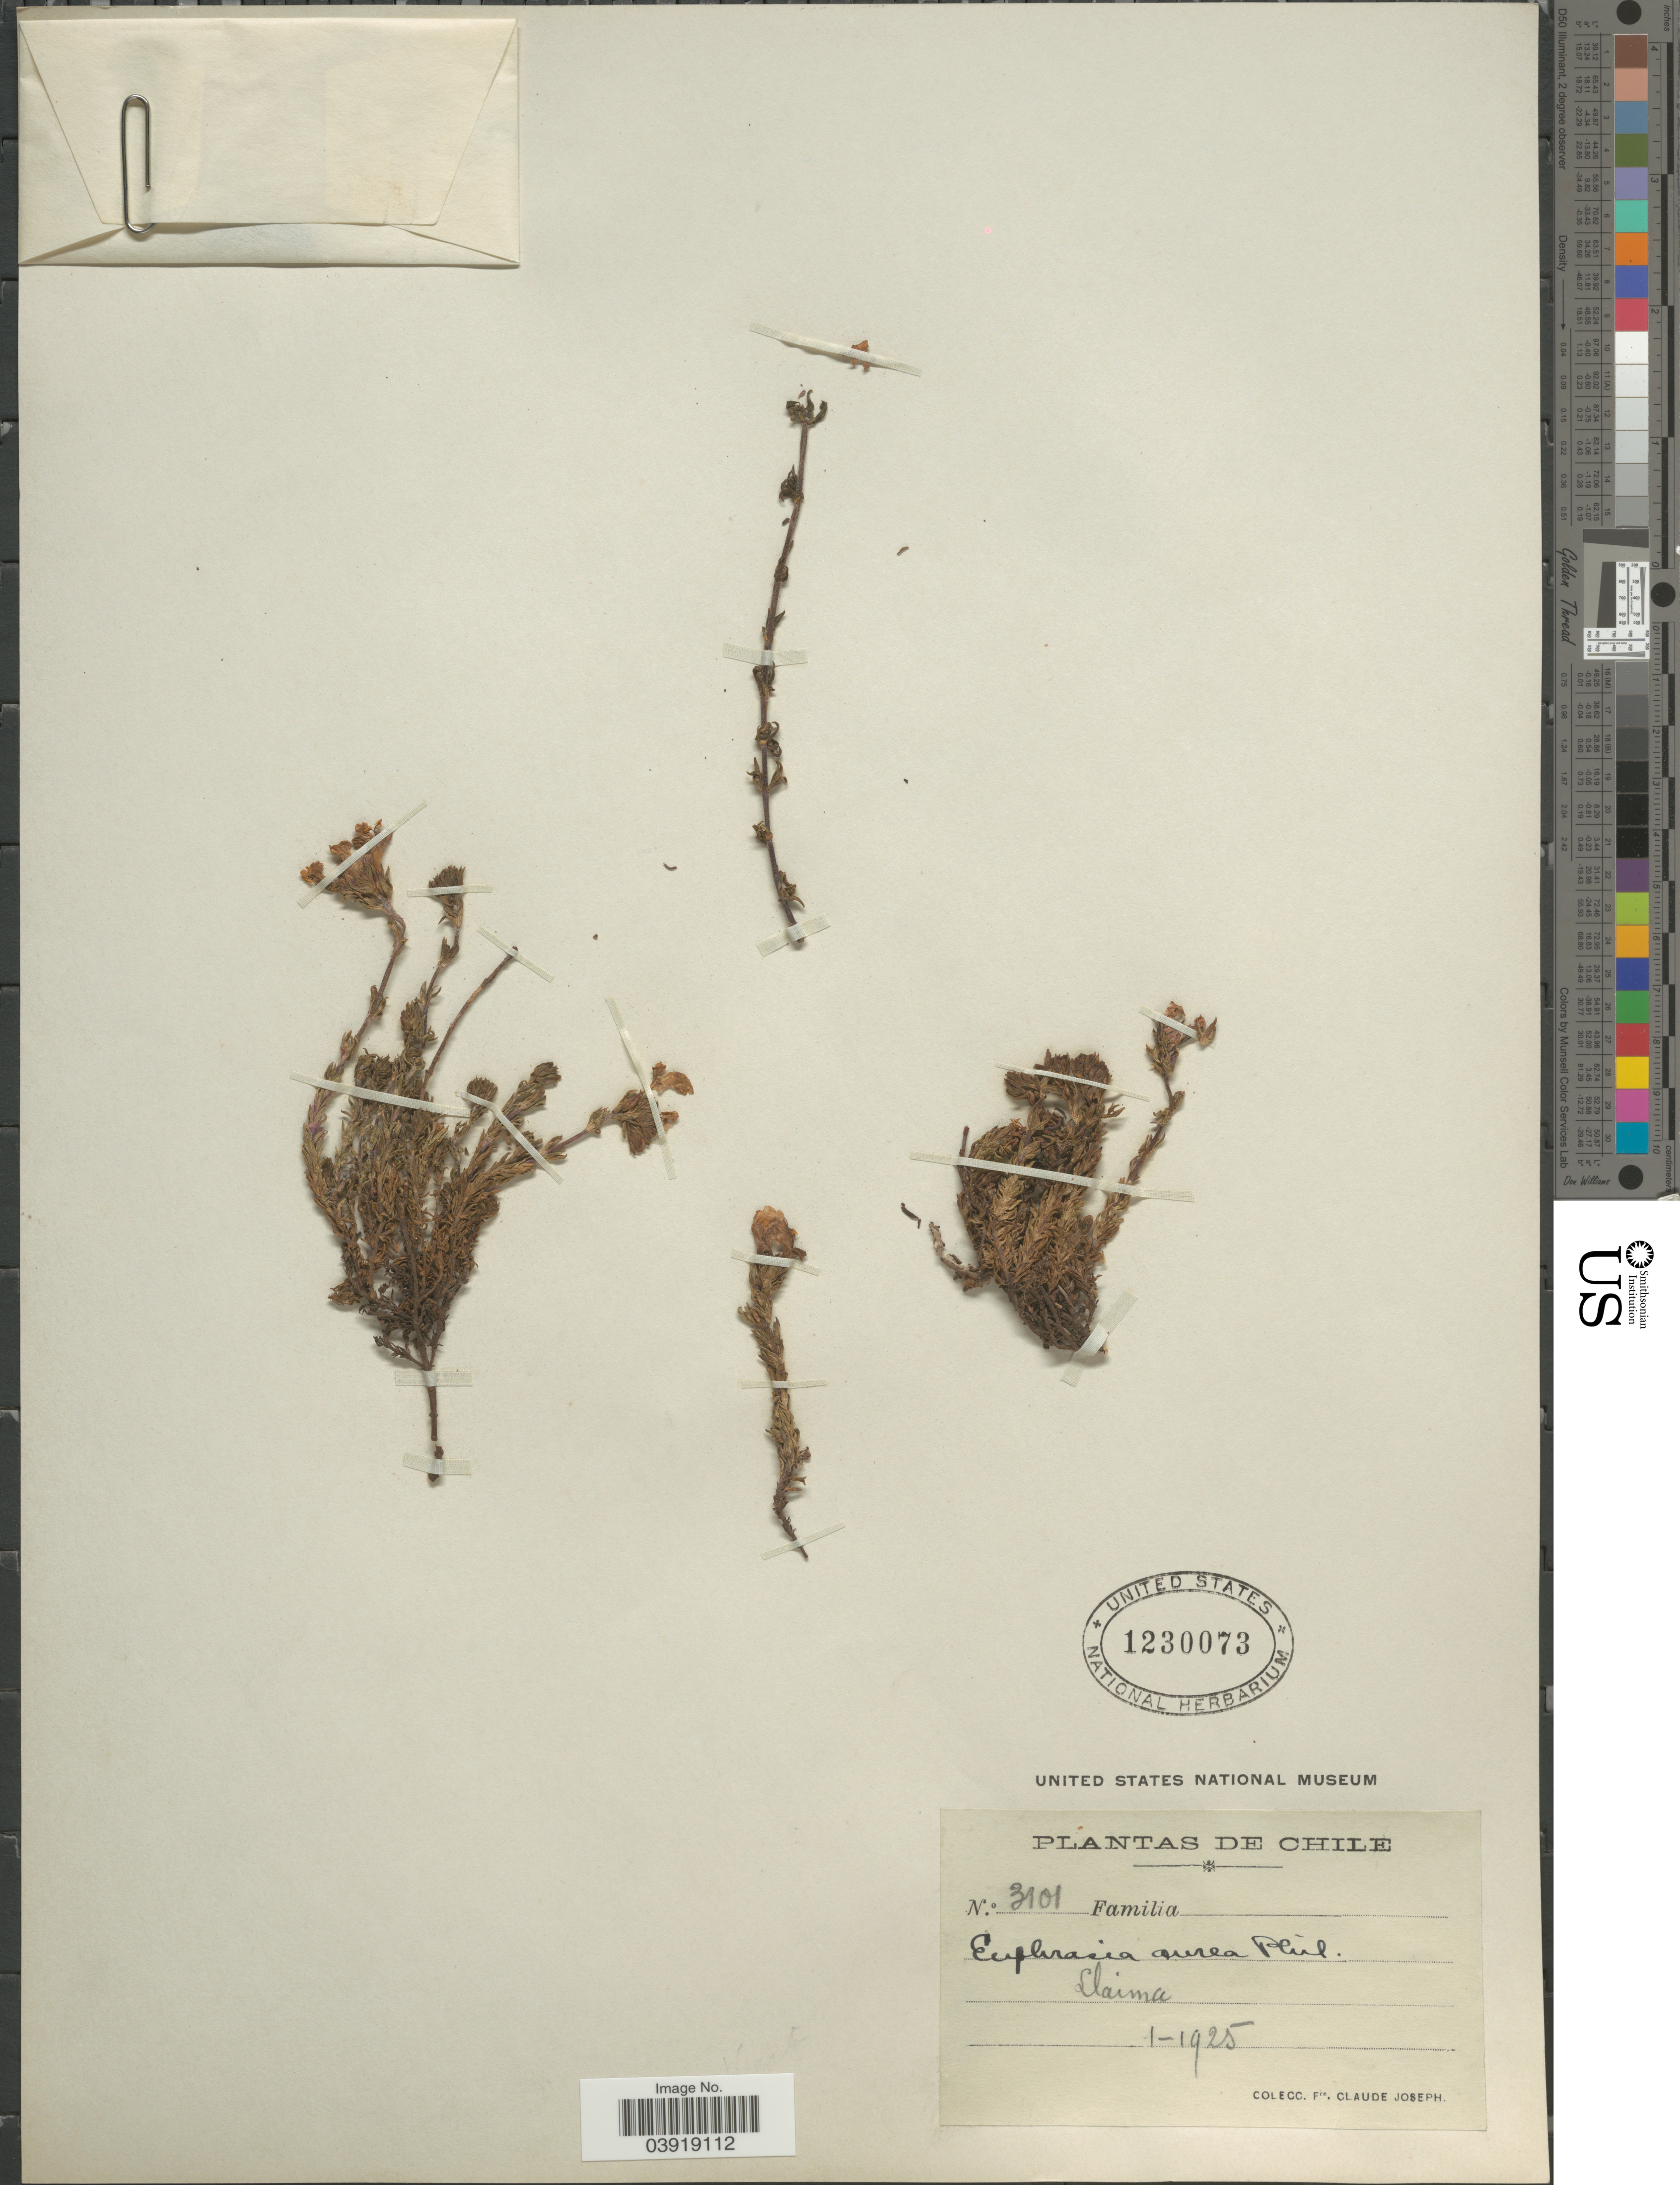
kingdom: Plantae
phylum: Tracheophyta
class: Magnoliopsida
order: Lamiales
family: Orobanchaceae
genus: Euphrasia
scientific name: Euphrasia aurea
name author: F. Phil. ex Phil.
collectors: Bro. Claude-Joseph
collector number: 3101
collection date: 1925-01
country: Chile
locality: Llaima.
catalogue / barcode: US 1230073